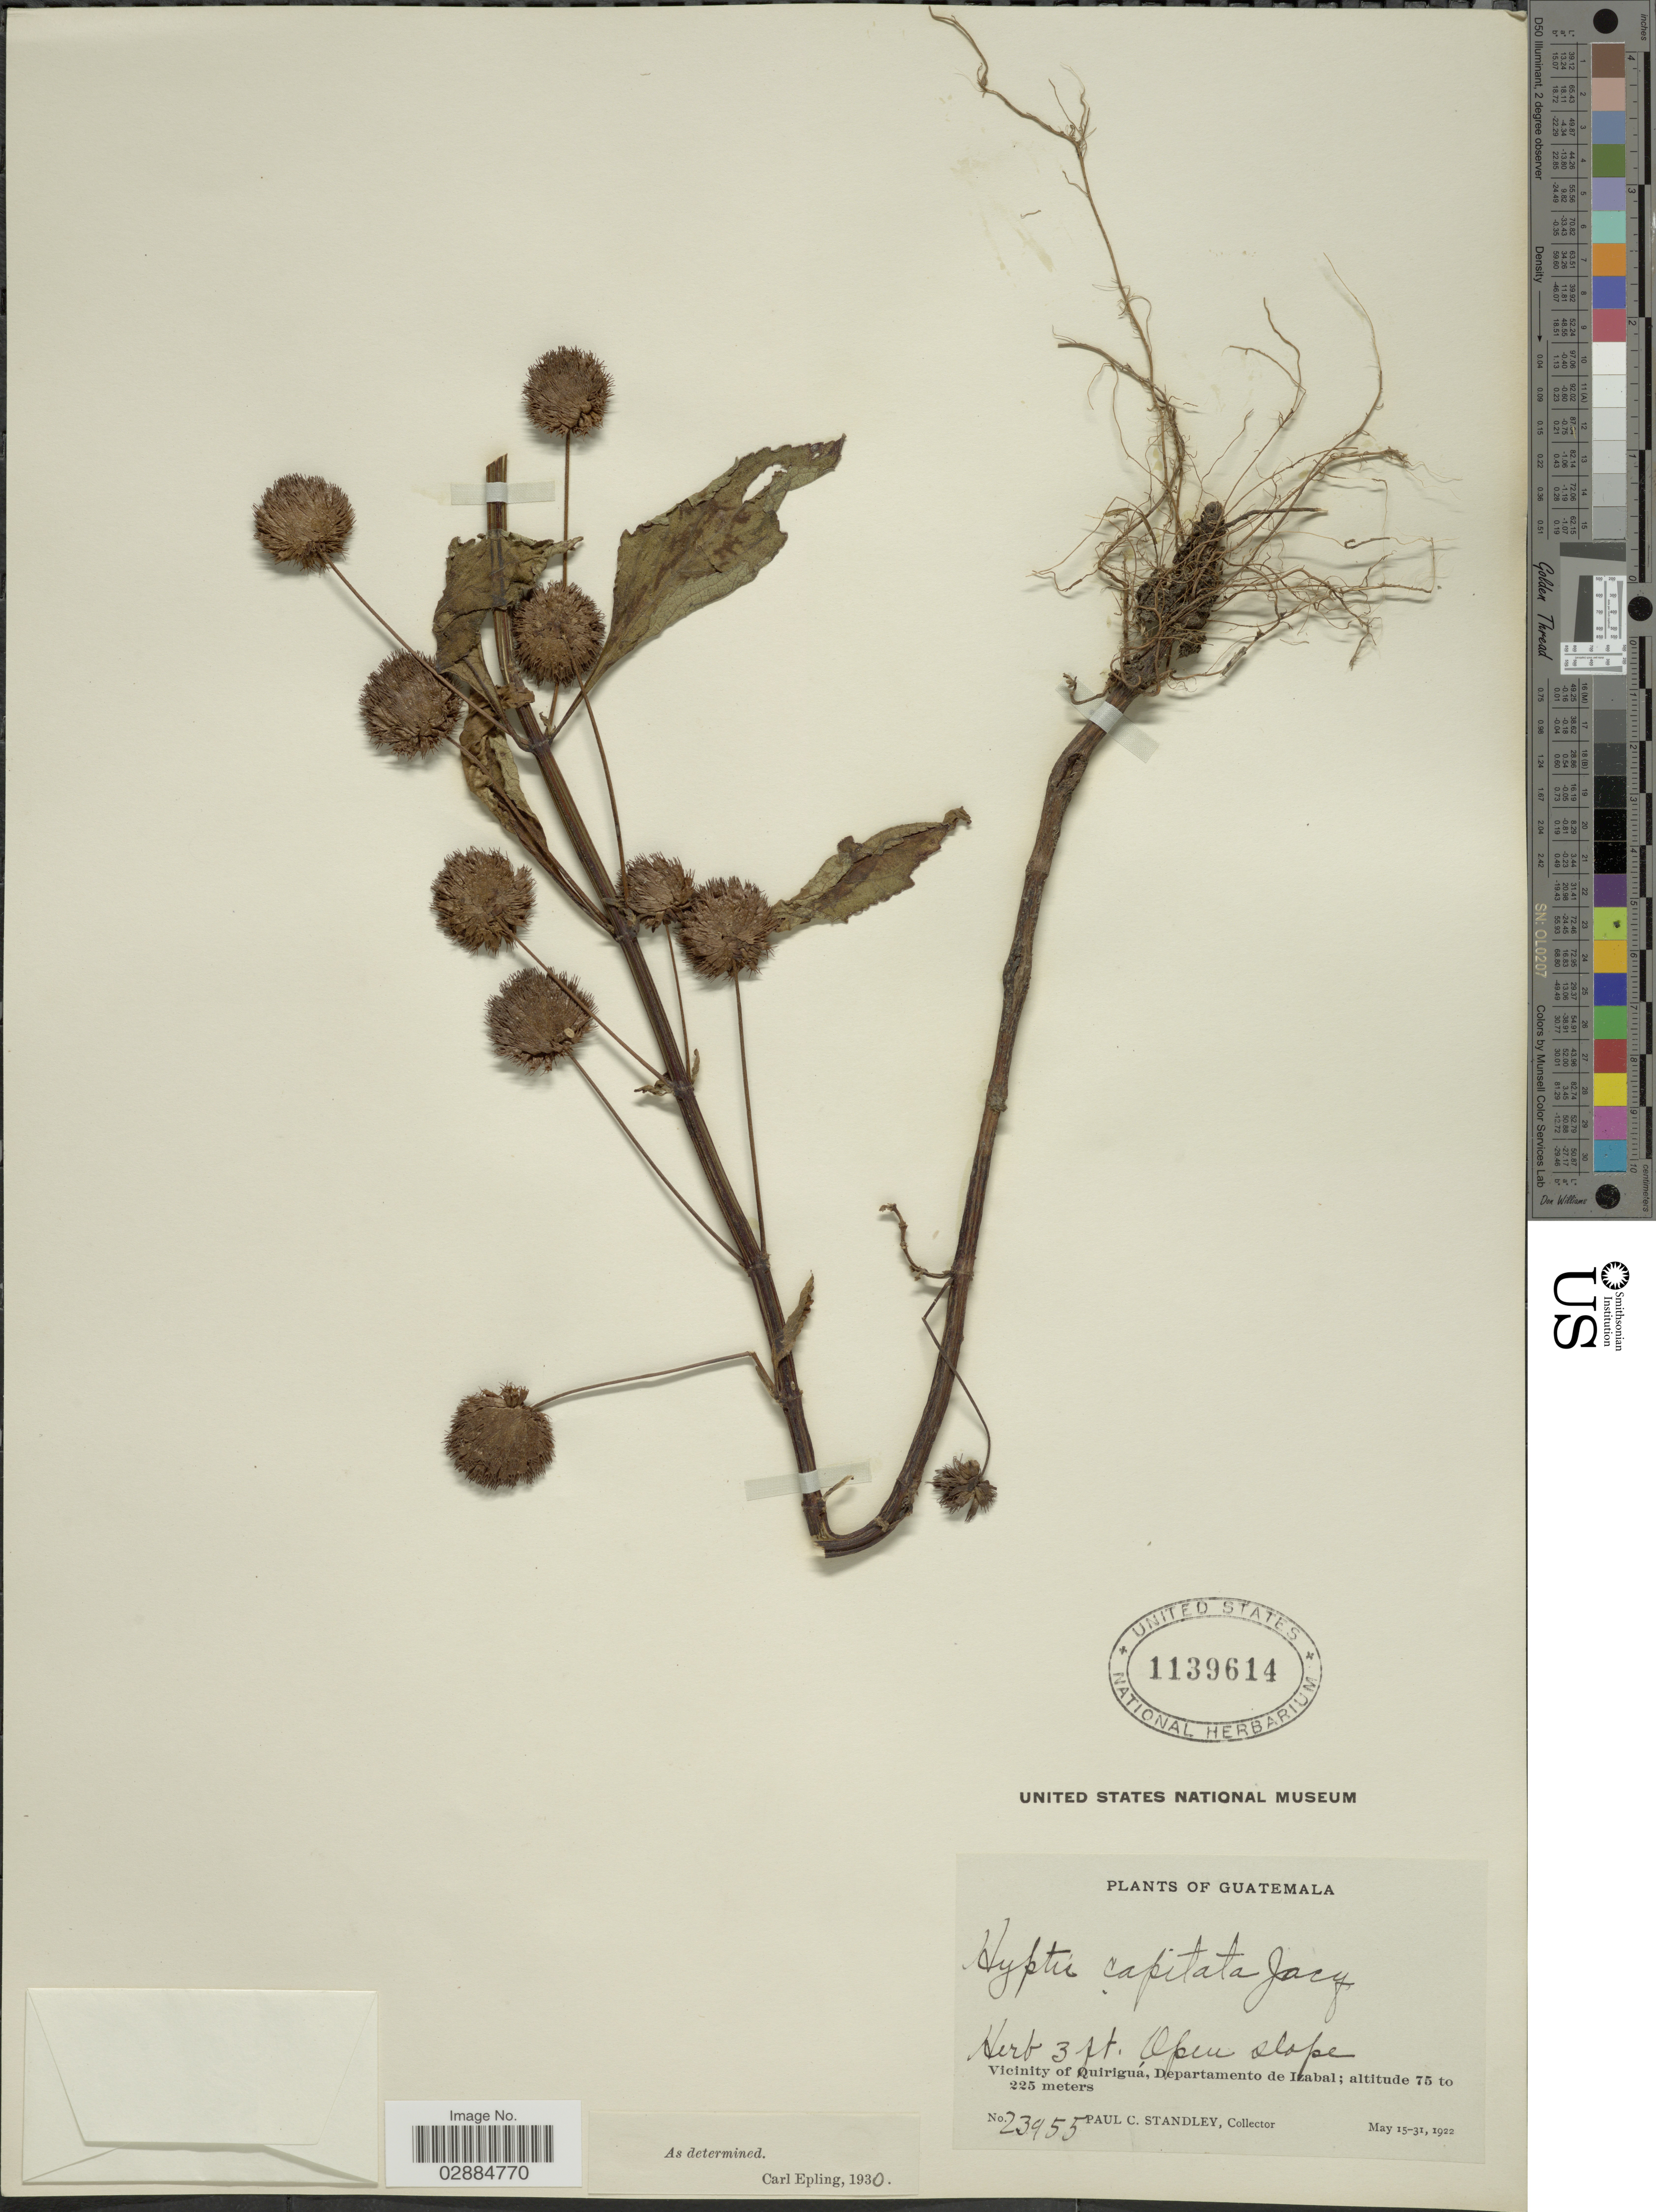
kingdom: Plantae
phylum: Tracheophyta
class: Magnoliopsida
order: Lamiales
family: Lamiaceae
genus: Hyptis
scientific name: Hyptis capitata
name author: Jacq.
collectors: P. C. Standley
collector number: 23955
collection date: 1922-05-15/1922-05-31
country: Guatemala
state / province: Izabal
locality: Open slope, Vicinity of Quiriguá, Departamento de Izabal.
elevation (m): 75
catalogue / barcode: US 1139614